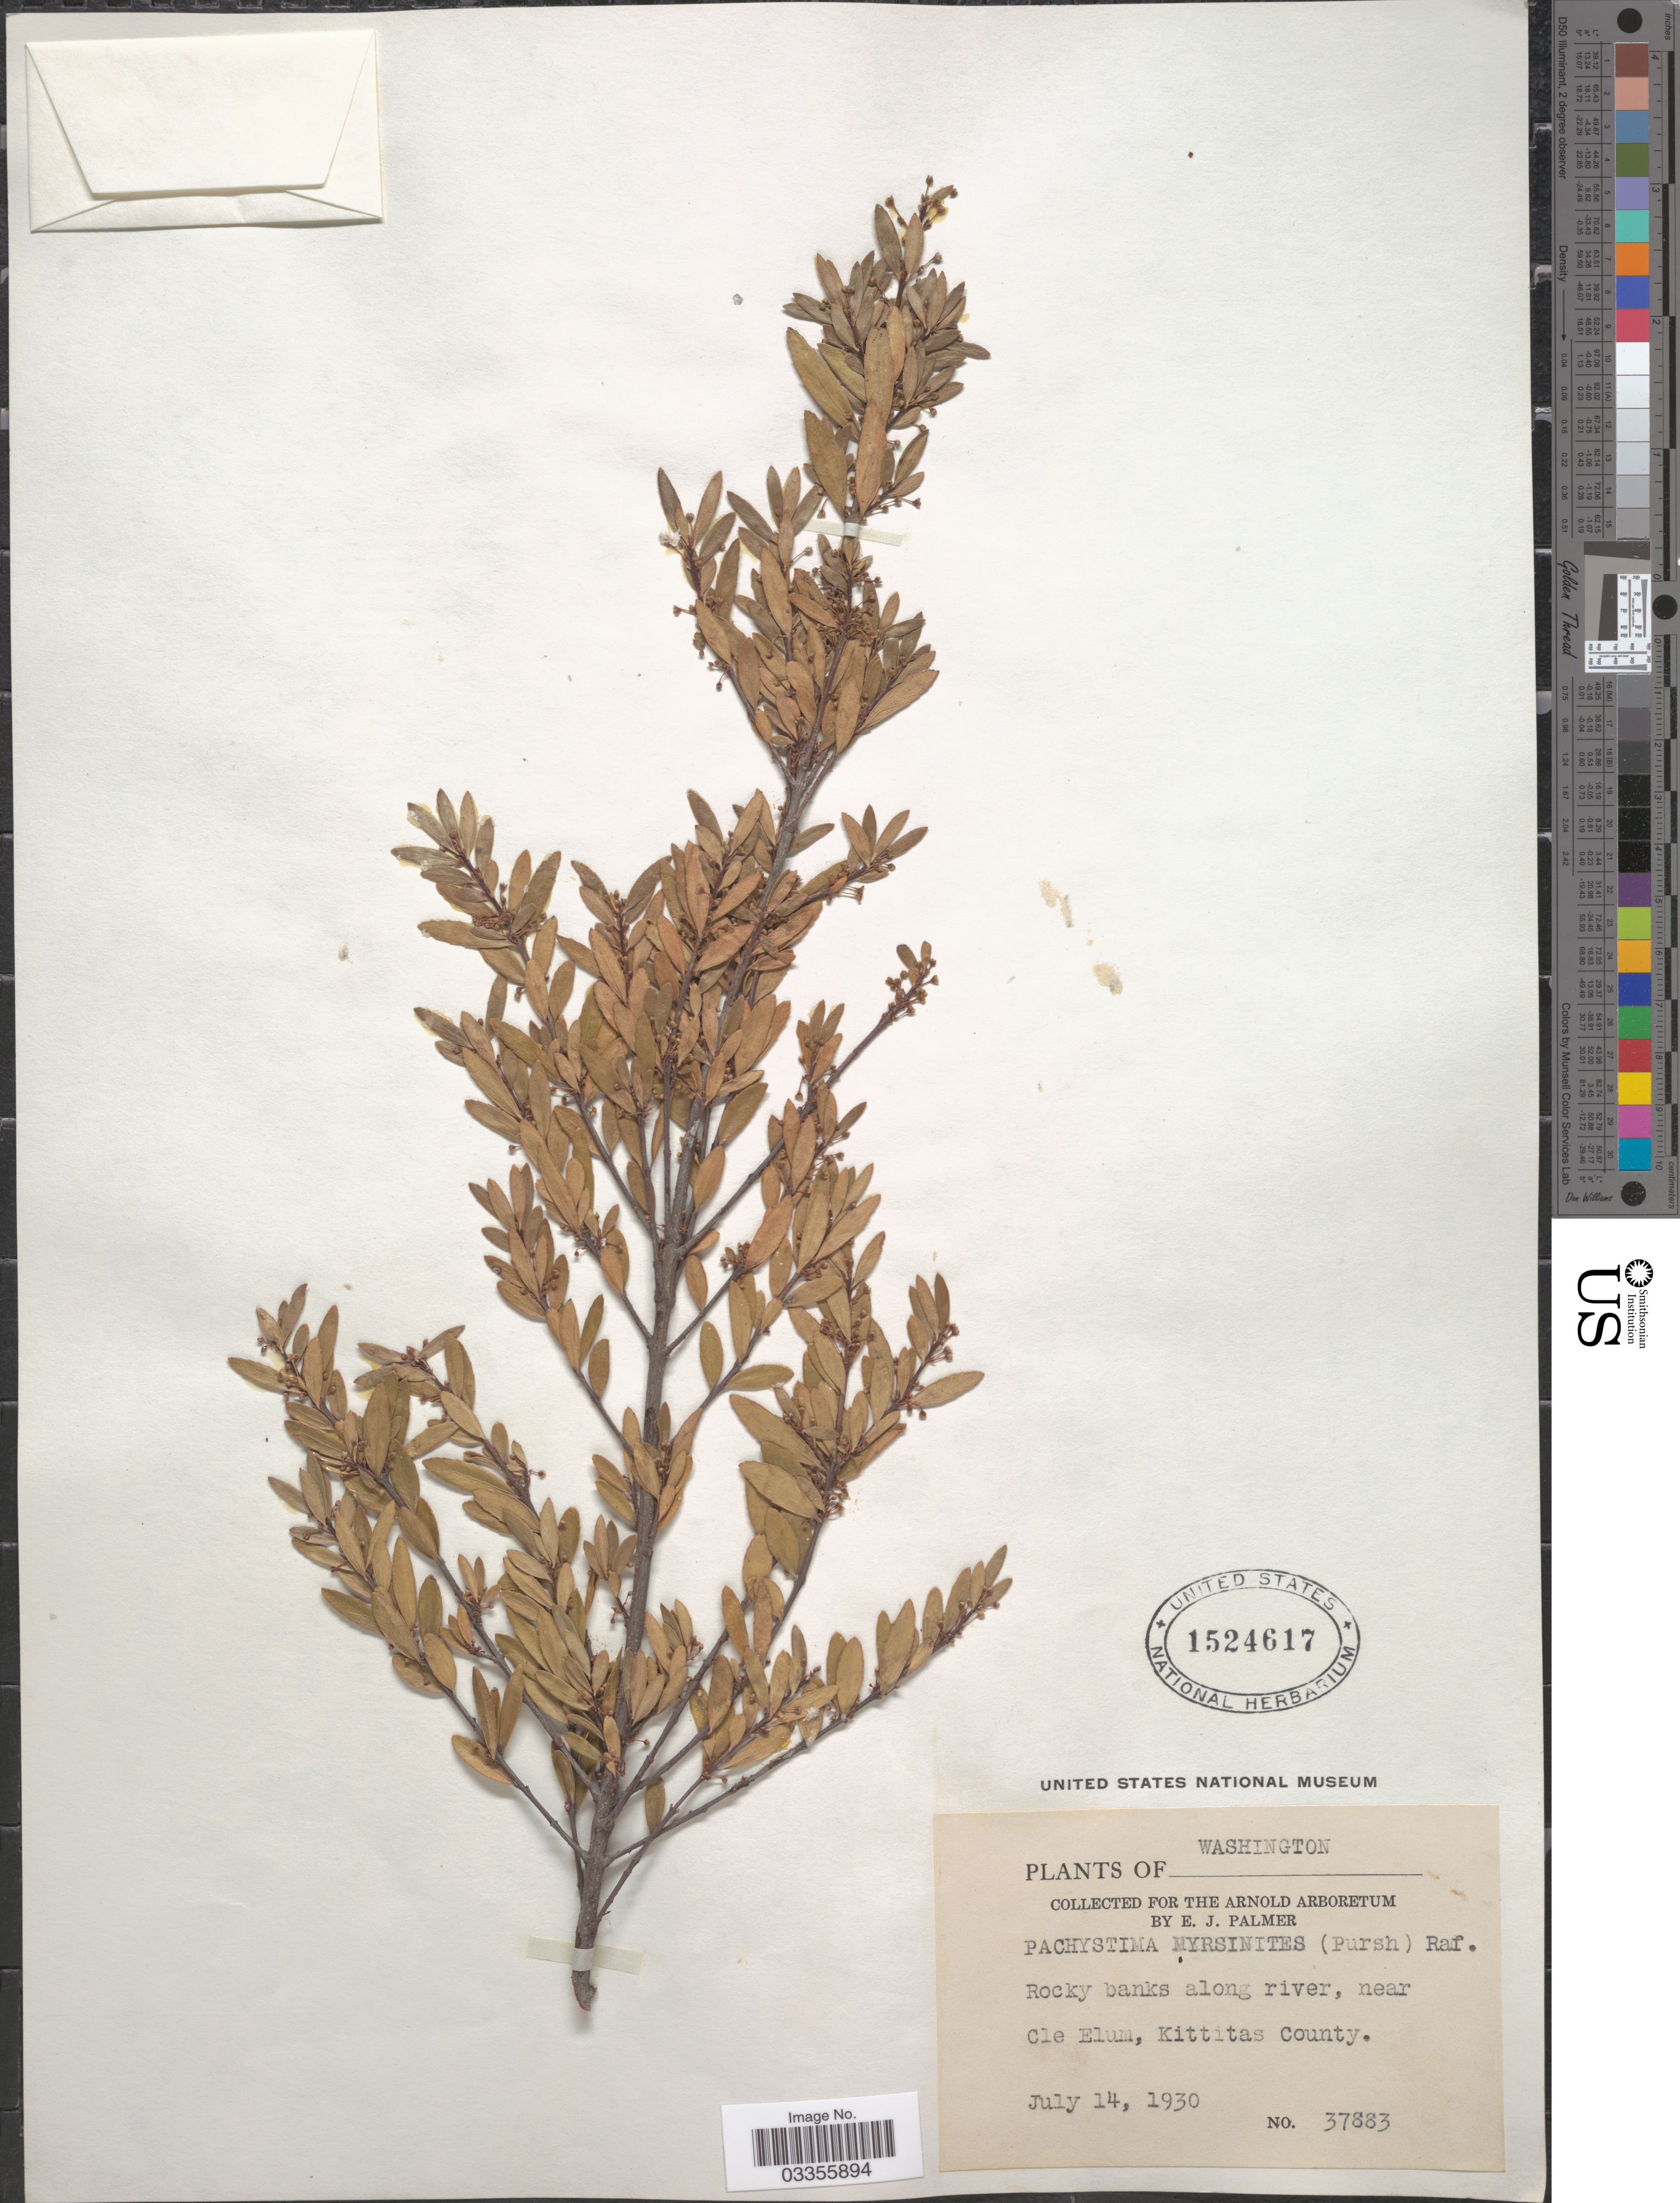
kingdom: Plantae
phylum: Tracheophyta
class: Magnoliopsida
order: Celastrales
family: Celastraceae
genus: Paxistima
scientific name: Paxistima myrsinites subsp. myrsinites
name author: (Pursh) Raf.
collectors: E. J. Palmer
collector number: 37883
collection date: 1930-07-14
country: United States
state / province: Washington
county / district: Kittitas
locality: Rocky banks along river, near Cle Elum, Kittitas County.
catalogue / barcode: US 1524617